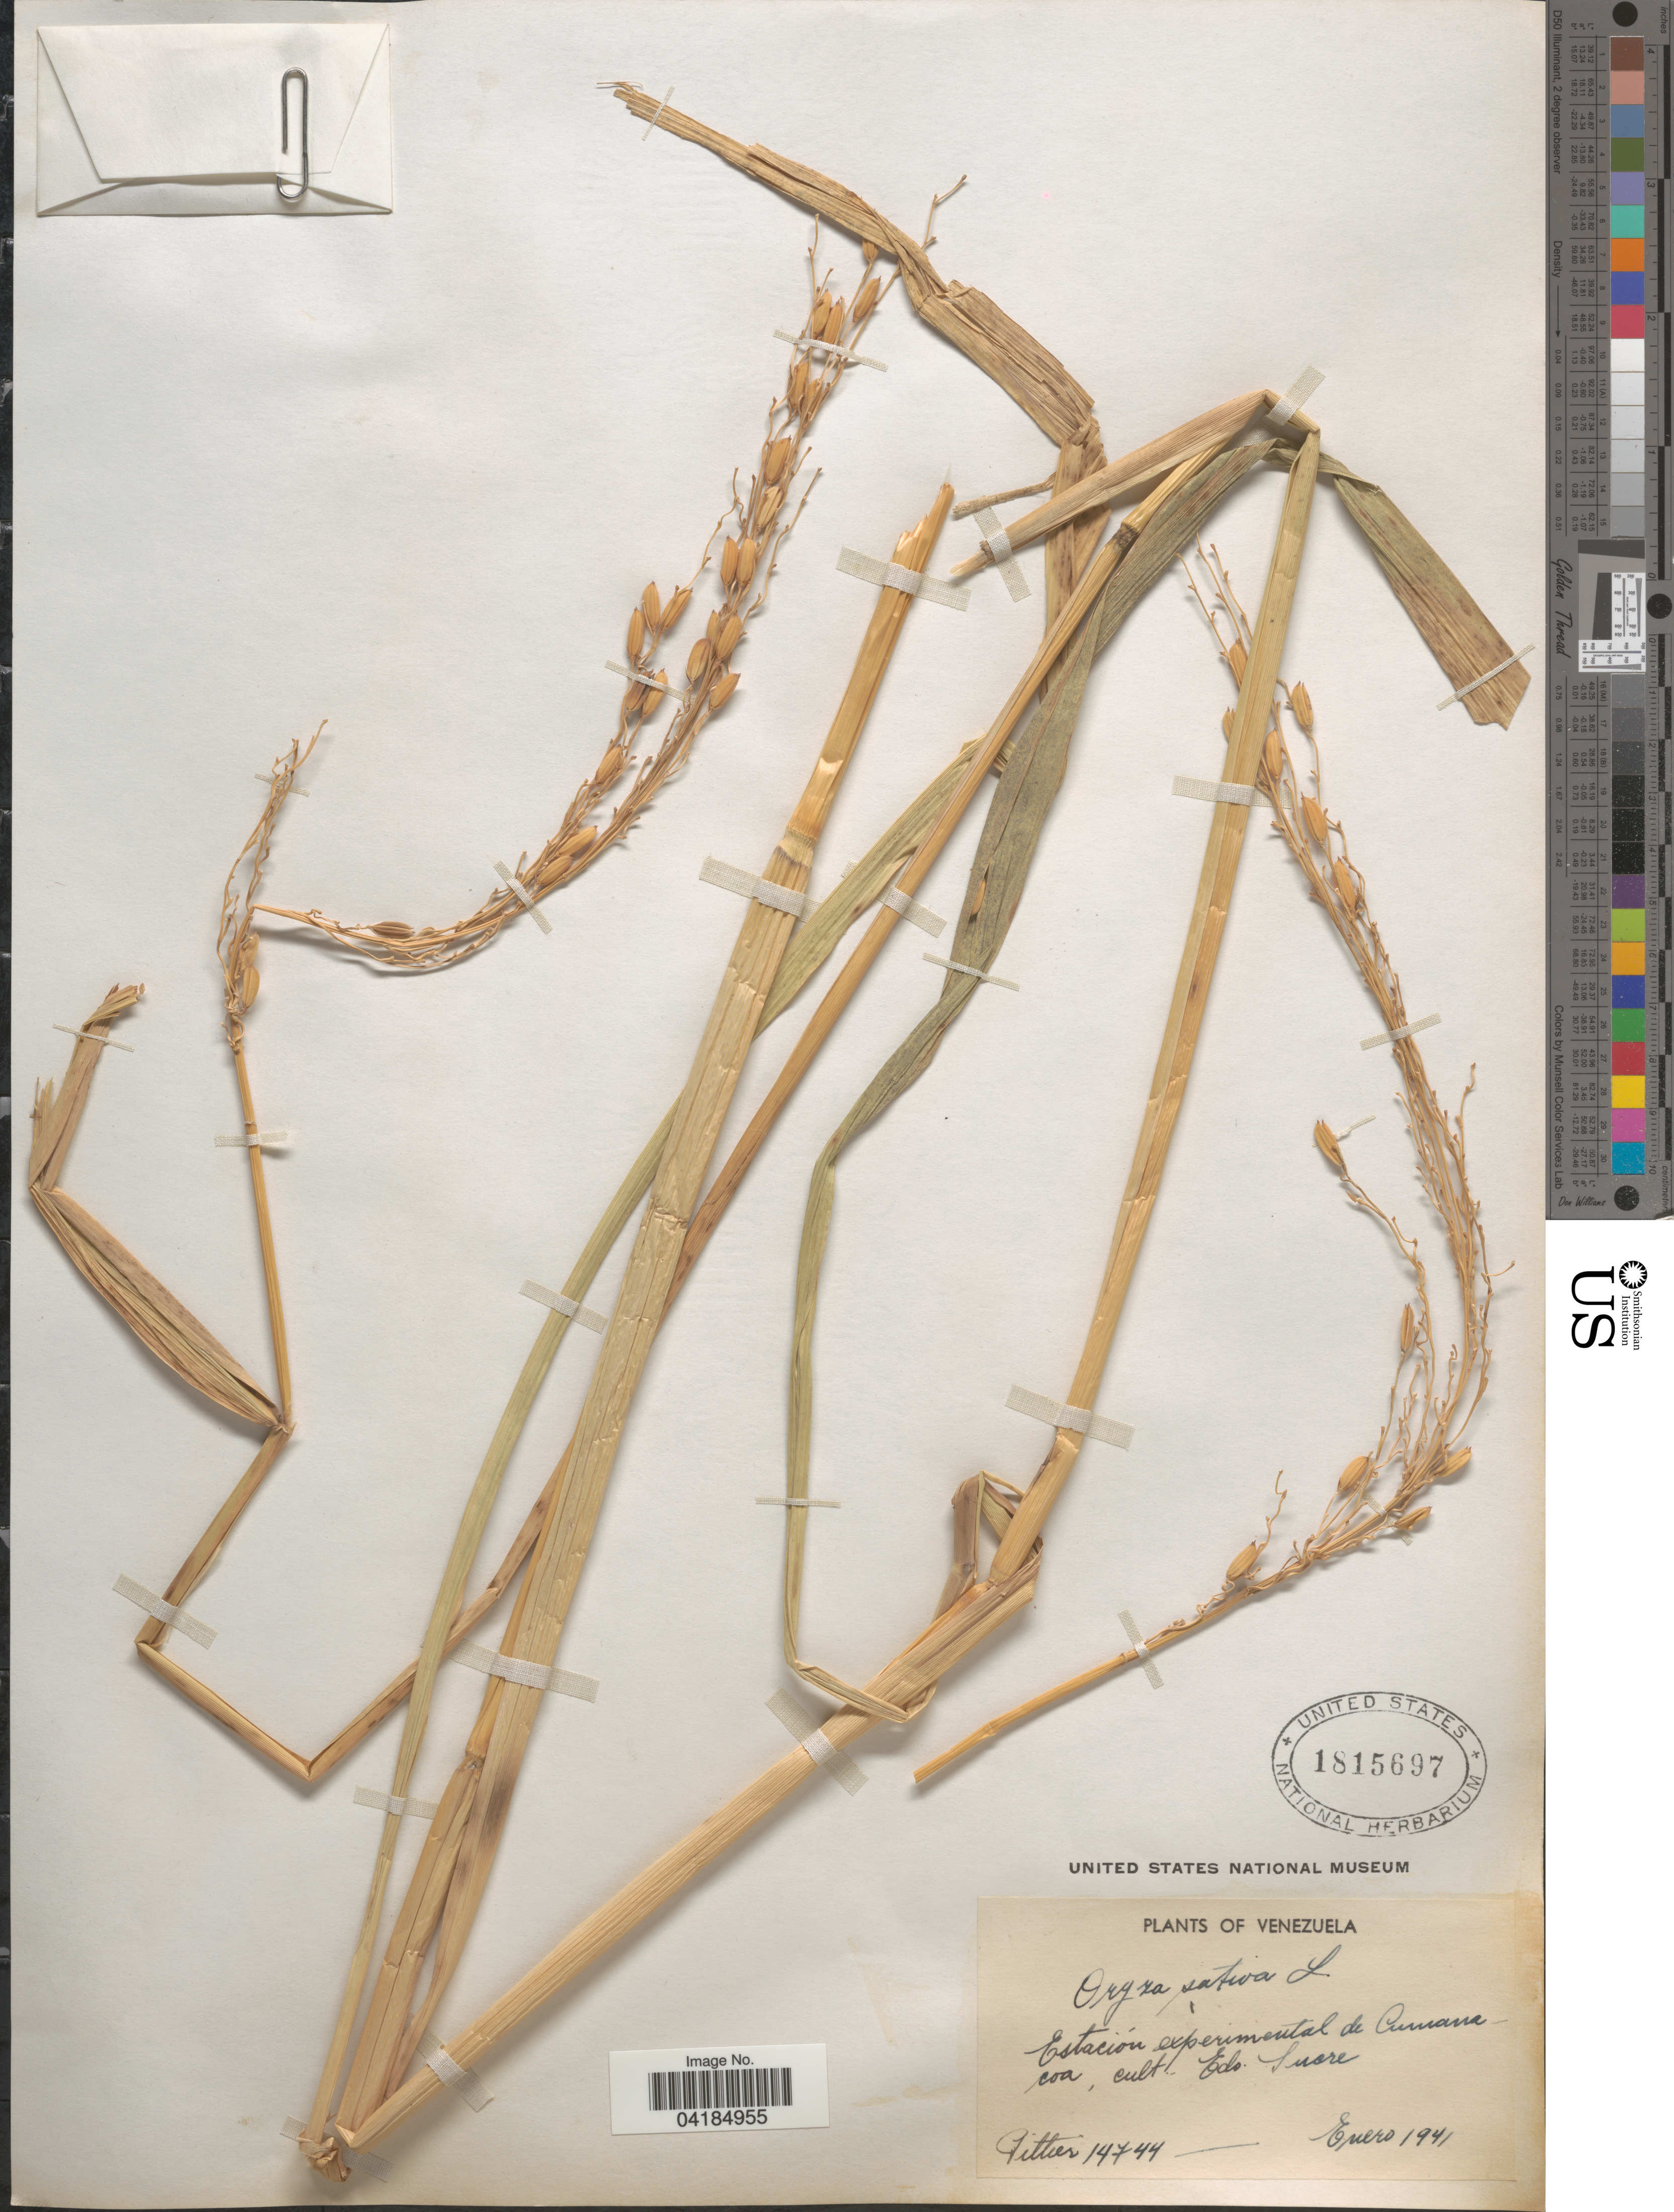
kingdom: Plantae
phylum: Tracheophyta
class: Liliopsida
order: Poales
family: Poaceae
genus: Oryza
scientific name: Oryza sativa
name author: L.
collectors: Pittier, --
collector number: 14744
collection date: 1941-01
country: Venezuela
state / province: Sucre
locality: Estación experimental de Cumanacoa.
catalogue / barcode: US 1815697